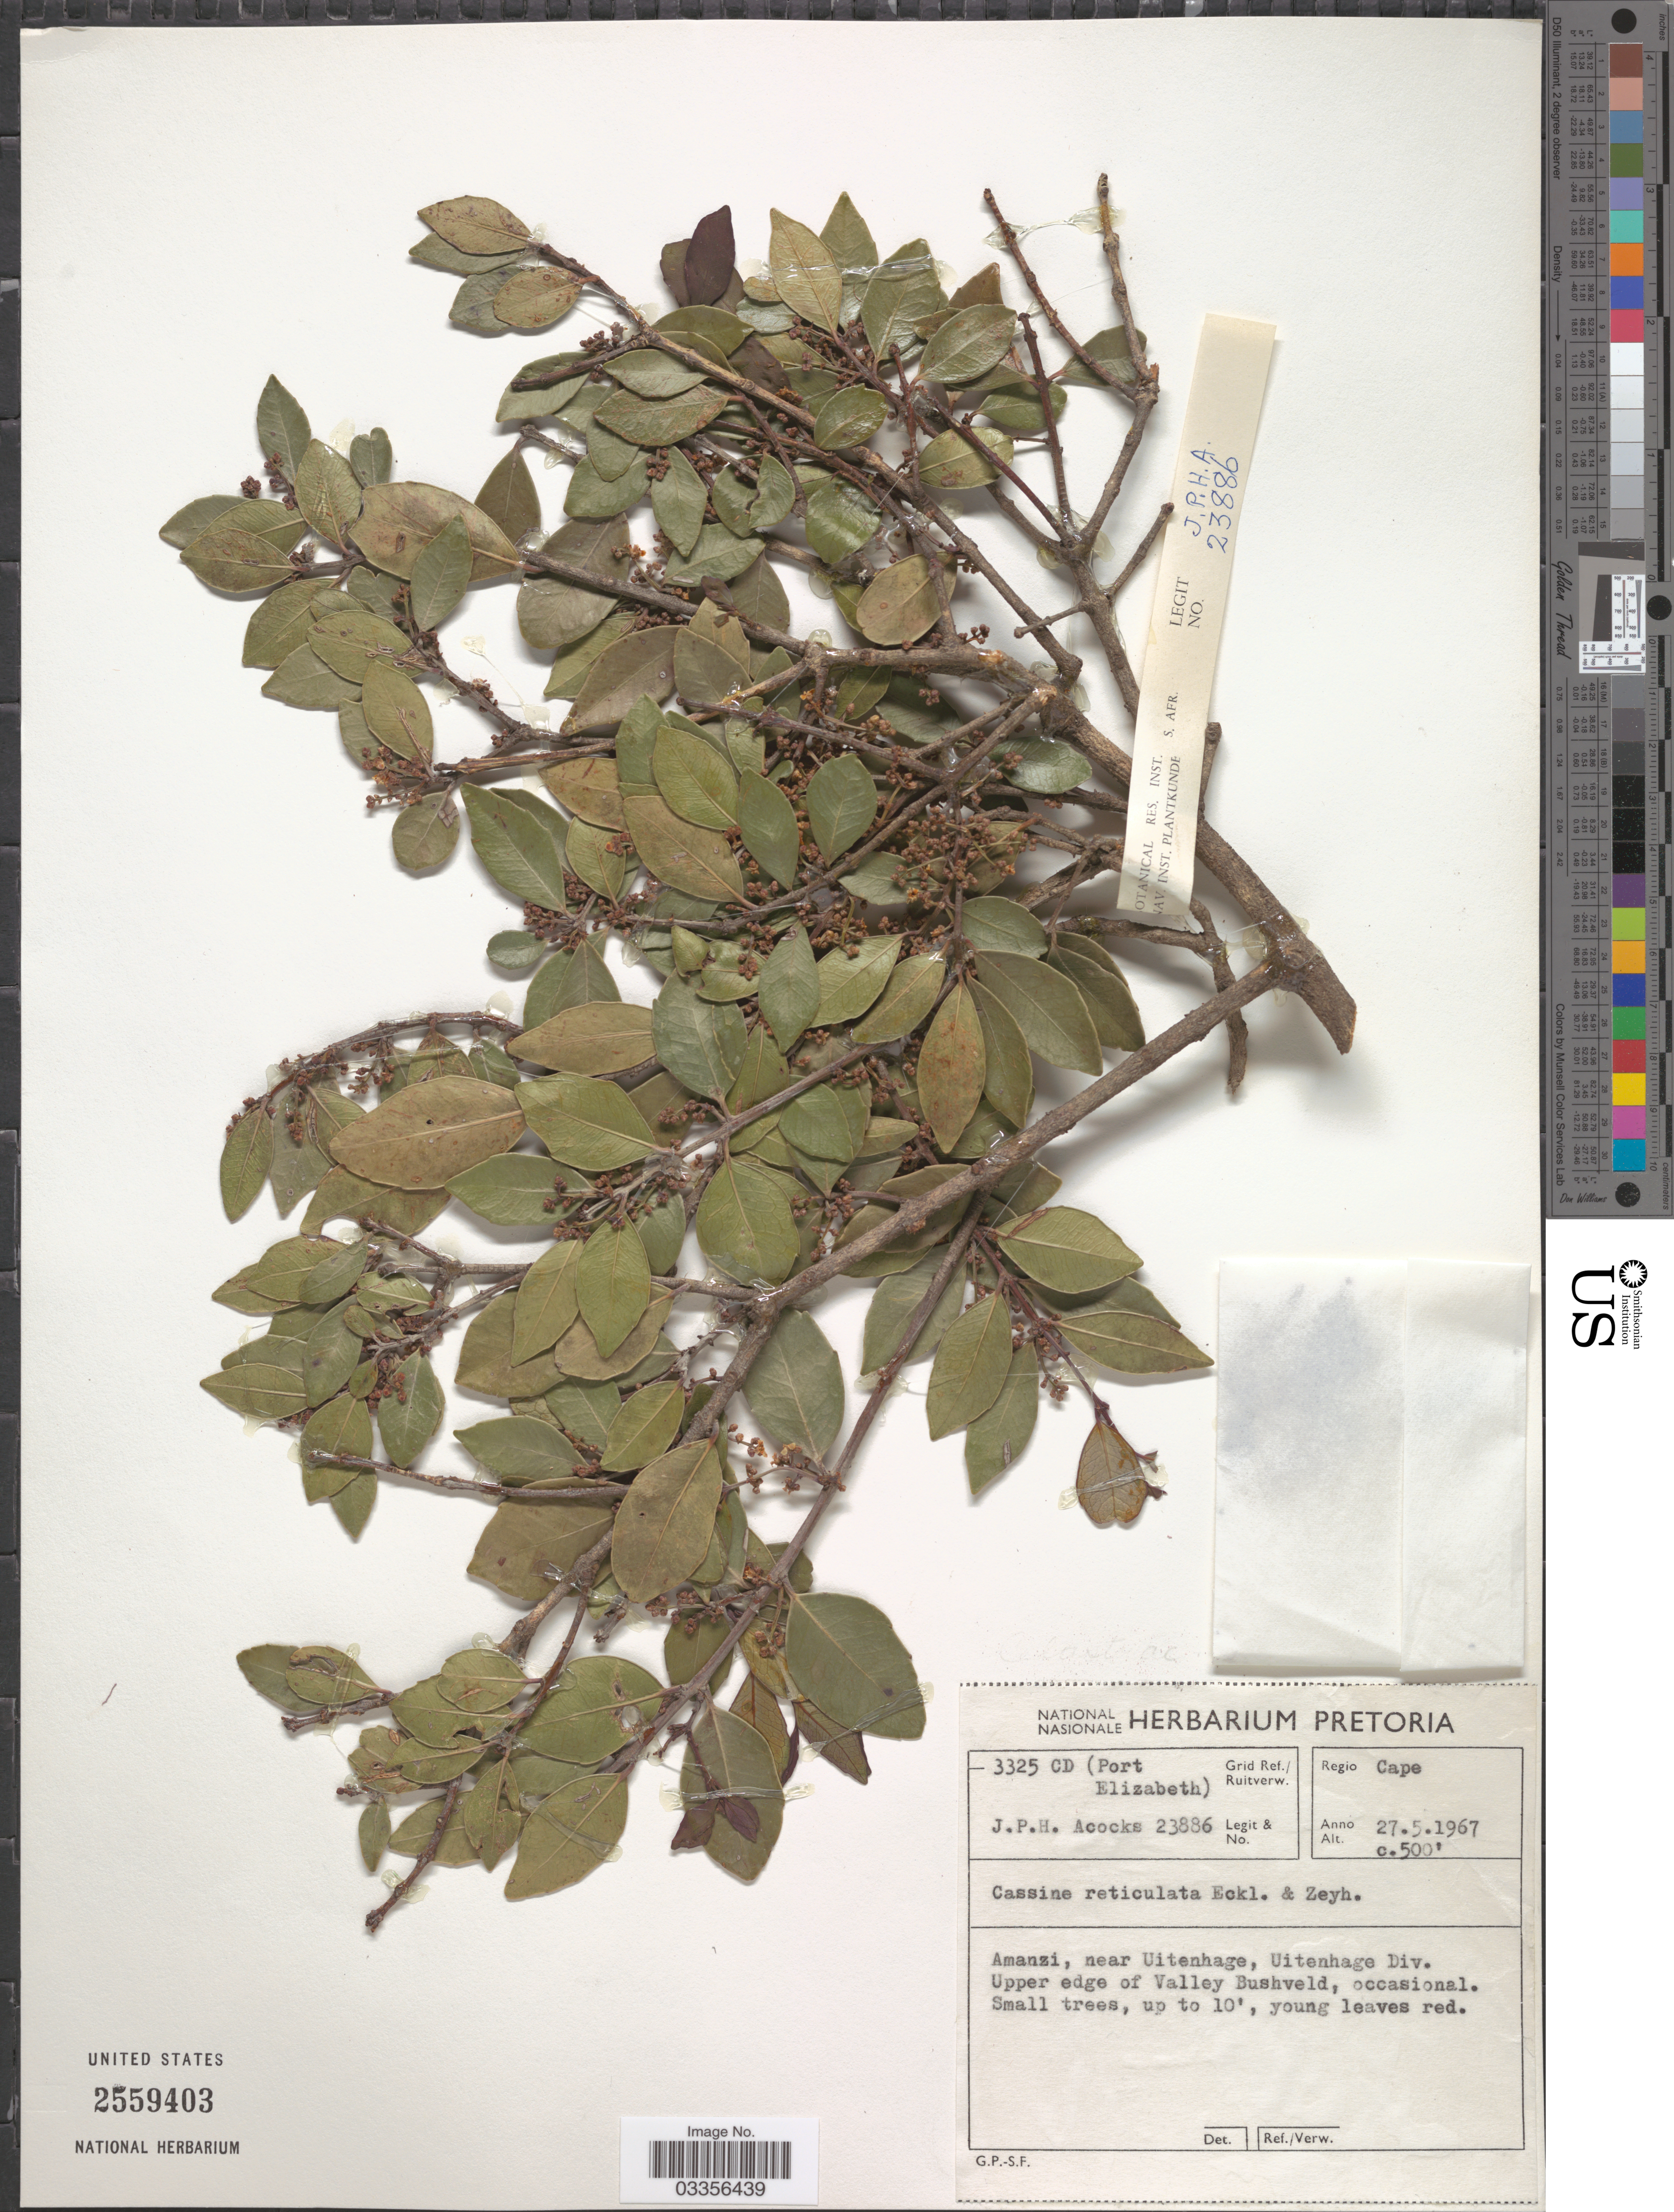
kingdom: Plantae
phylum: Tracheophyta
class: Magnoliopsida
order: Celastrales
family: Celastraceae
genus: Lauridia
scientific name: Lauridia reticulata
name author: Eckl. & Zeyh.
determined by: Strong, Mark T., (BOT), Smithsonian Institution - National Museum of Natural History (UNITED STATES)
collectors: J. P. Acocks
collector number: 23886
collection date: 1967-05-27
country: South Africa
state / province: Eastern Cape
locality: Regio Cape. Grid Ref./Ruitverw. 3325 CD (Port Elizabeth). Amanzi, near Uitenhage, Uitenhage Div. Upper edge of Valley Bushveld.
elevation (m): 152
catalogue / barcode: US 2559403